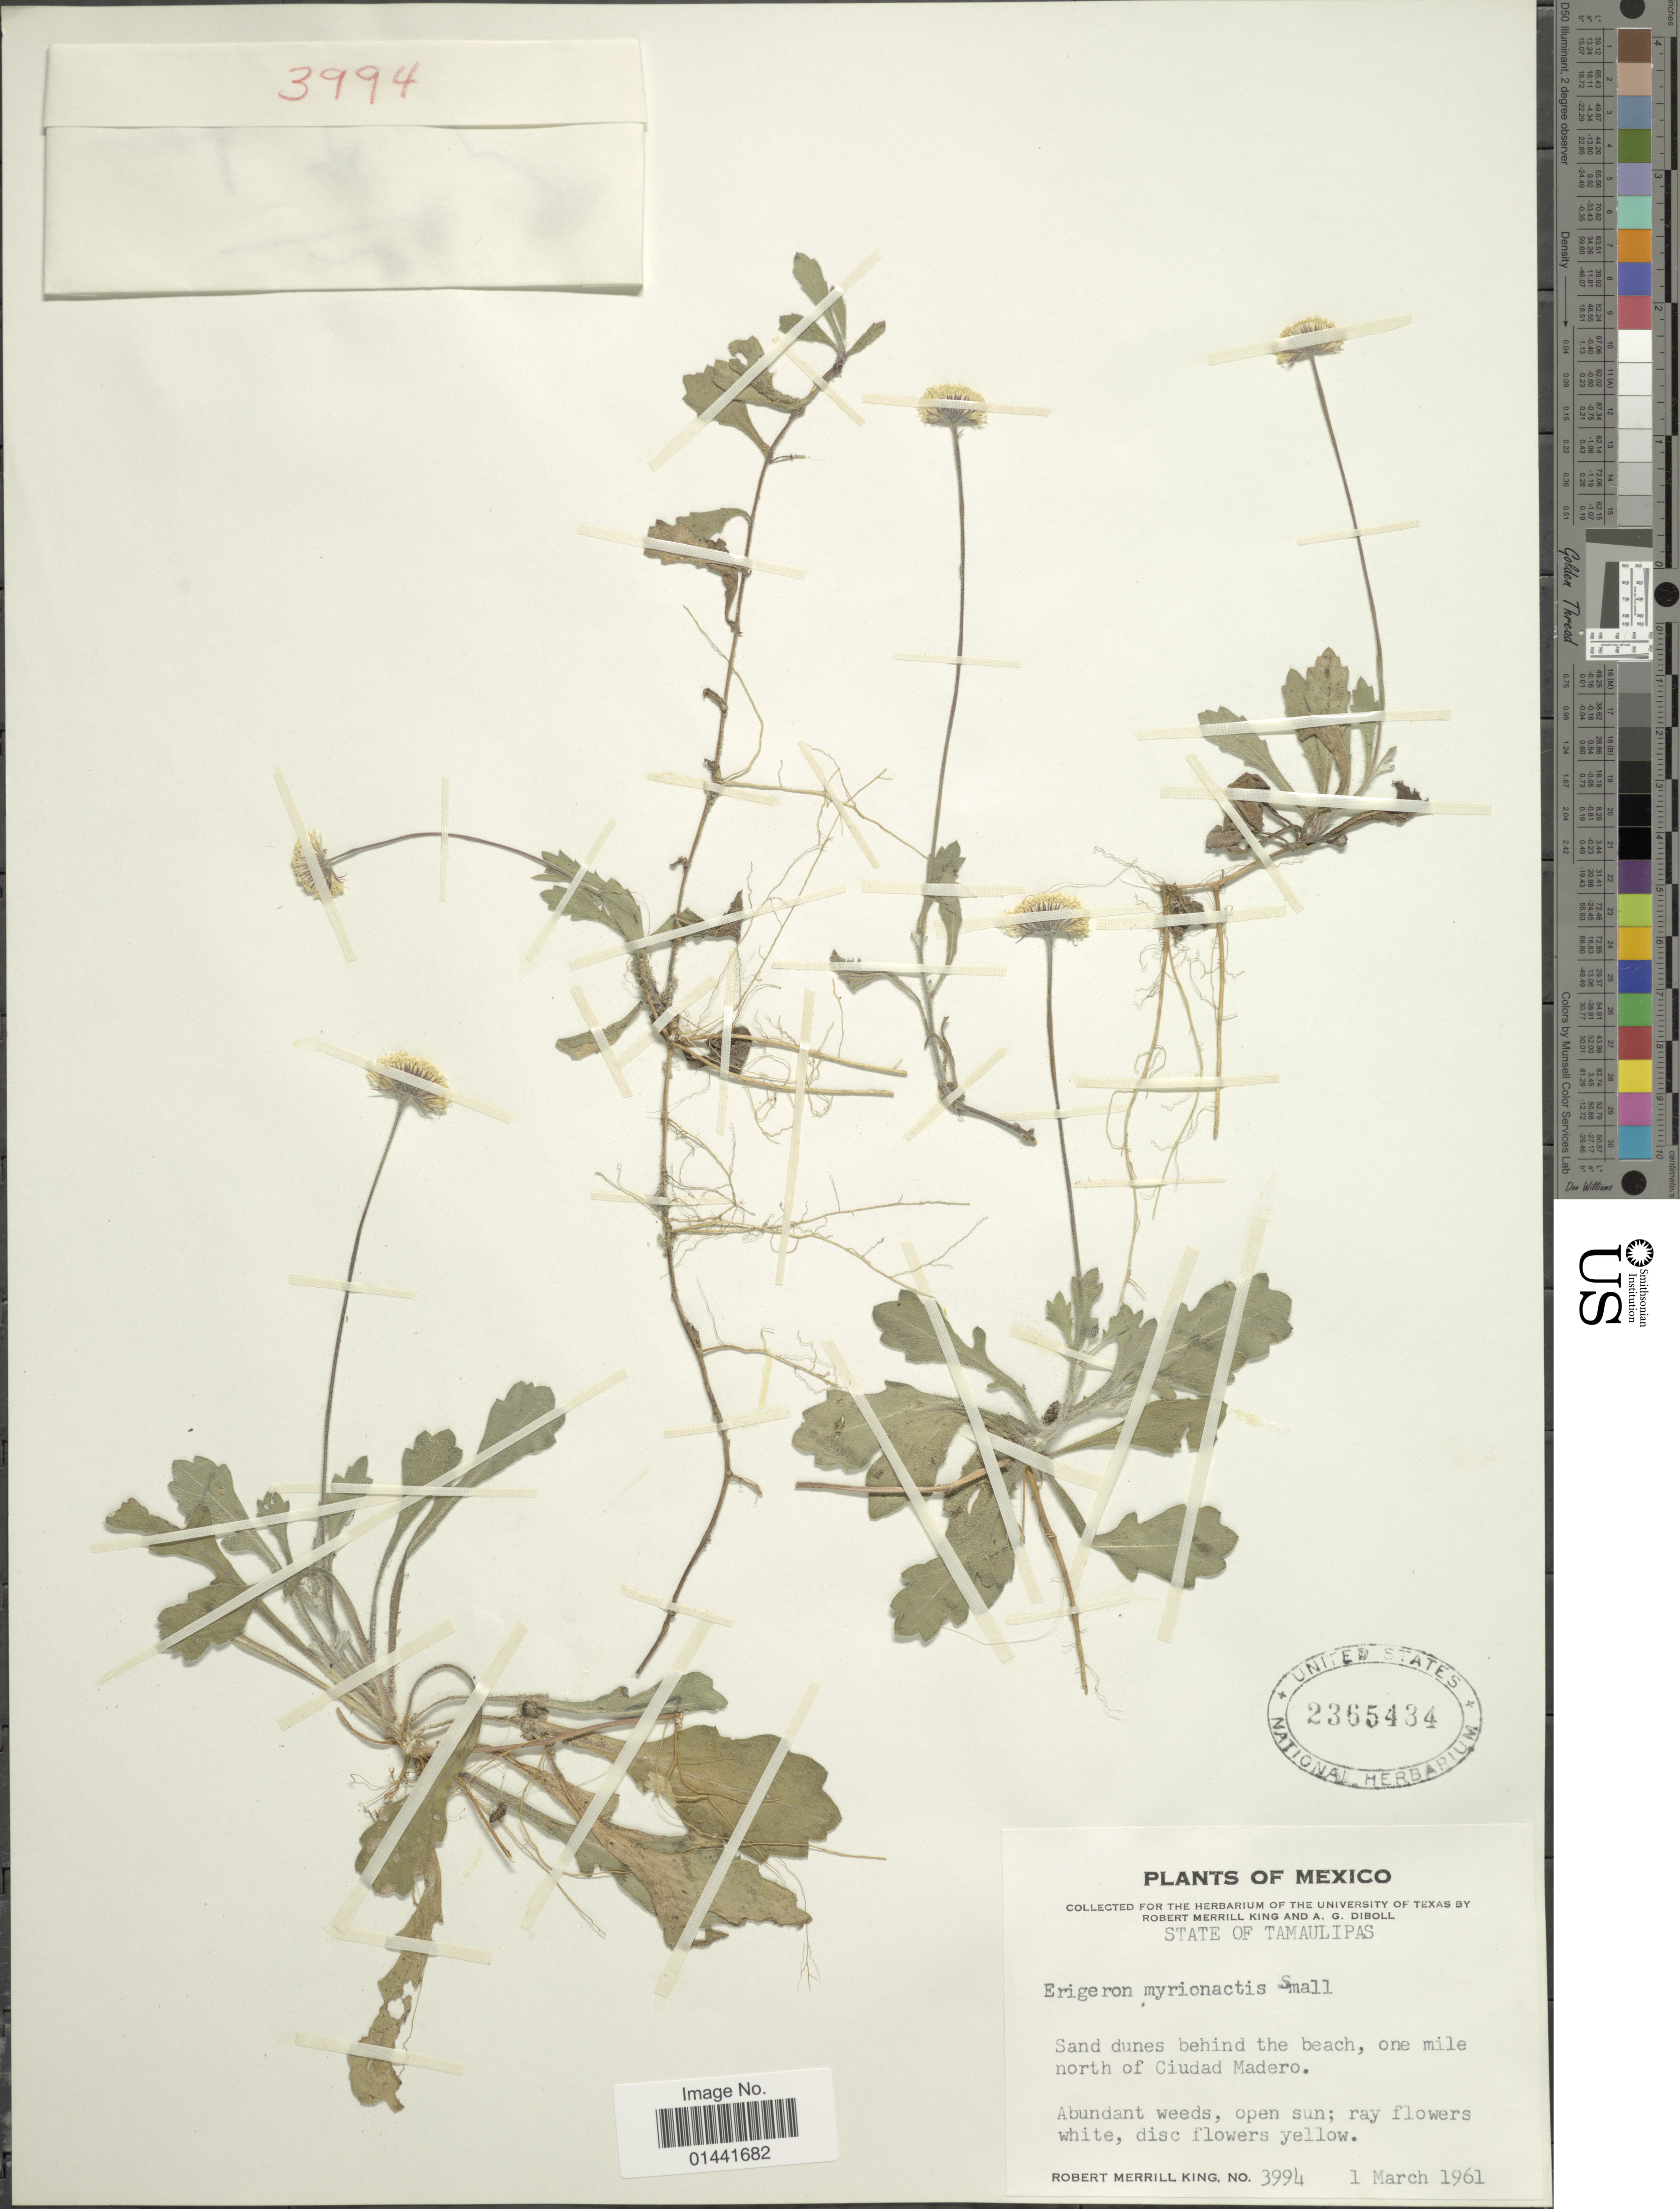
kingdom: Plantae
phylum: Tracheophyta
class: Magnoliopsida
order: Asterales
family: Asteraceae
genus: Erigeron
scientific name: Erigeron myrionactis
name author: Small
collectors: R. M. King & A. Diboll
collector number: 3994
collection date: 1961-03-01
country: Mexico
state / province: Tamaulipas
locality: Sand dunes behind the beach, one mile north of Ciudad Madero, abundant weeds, open sun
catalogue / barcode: US 2365434